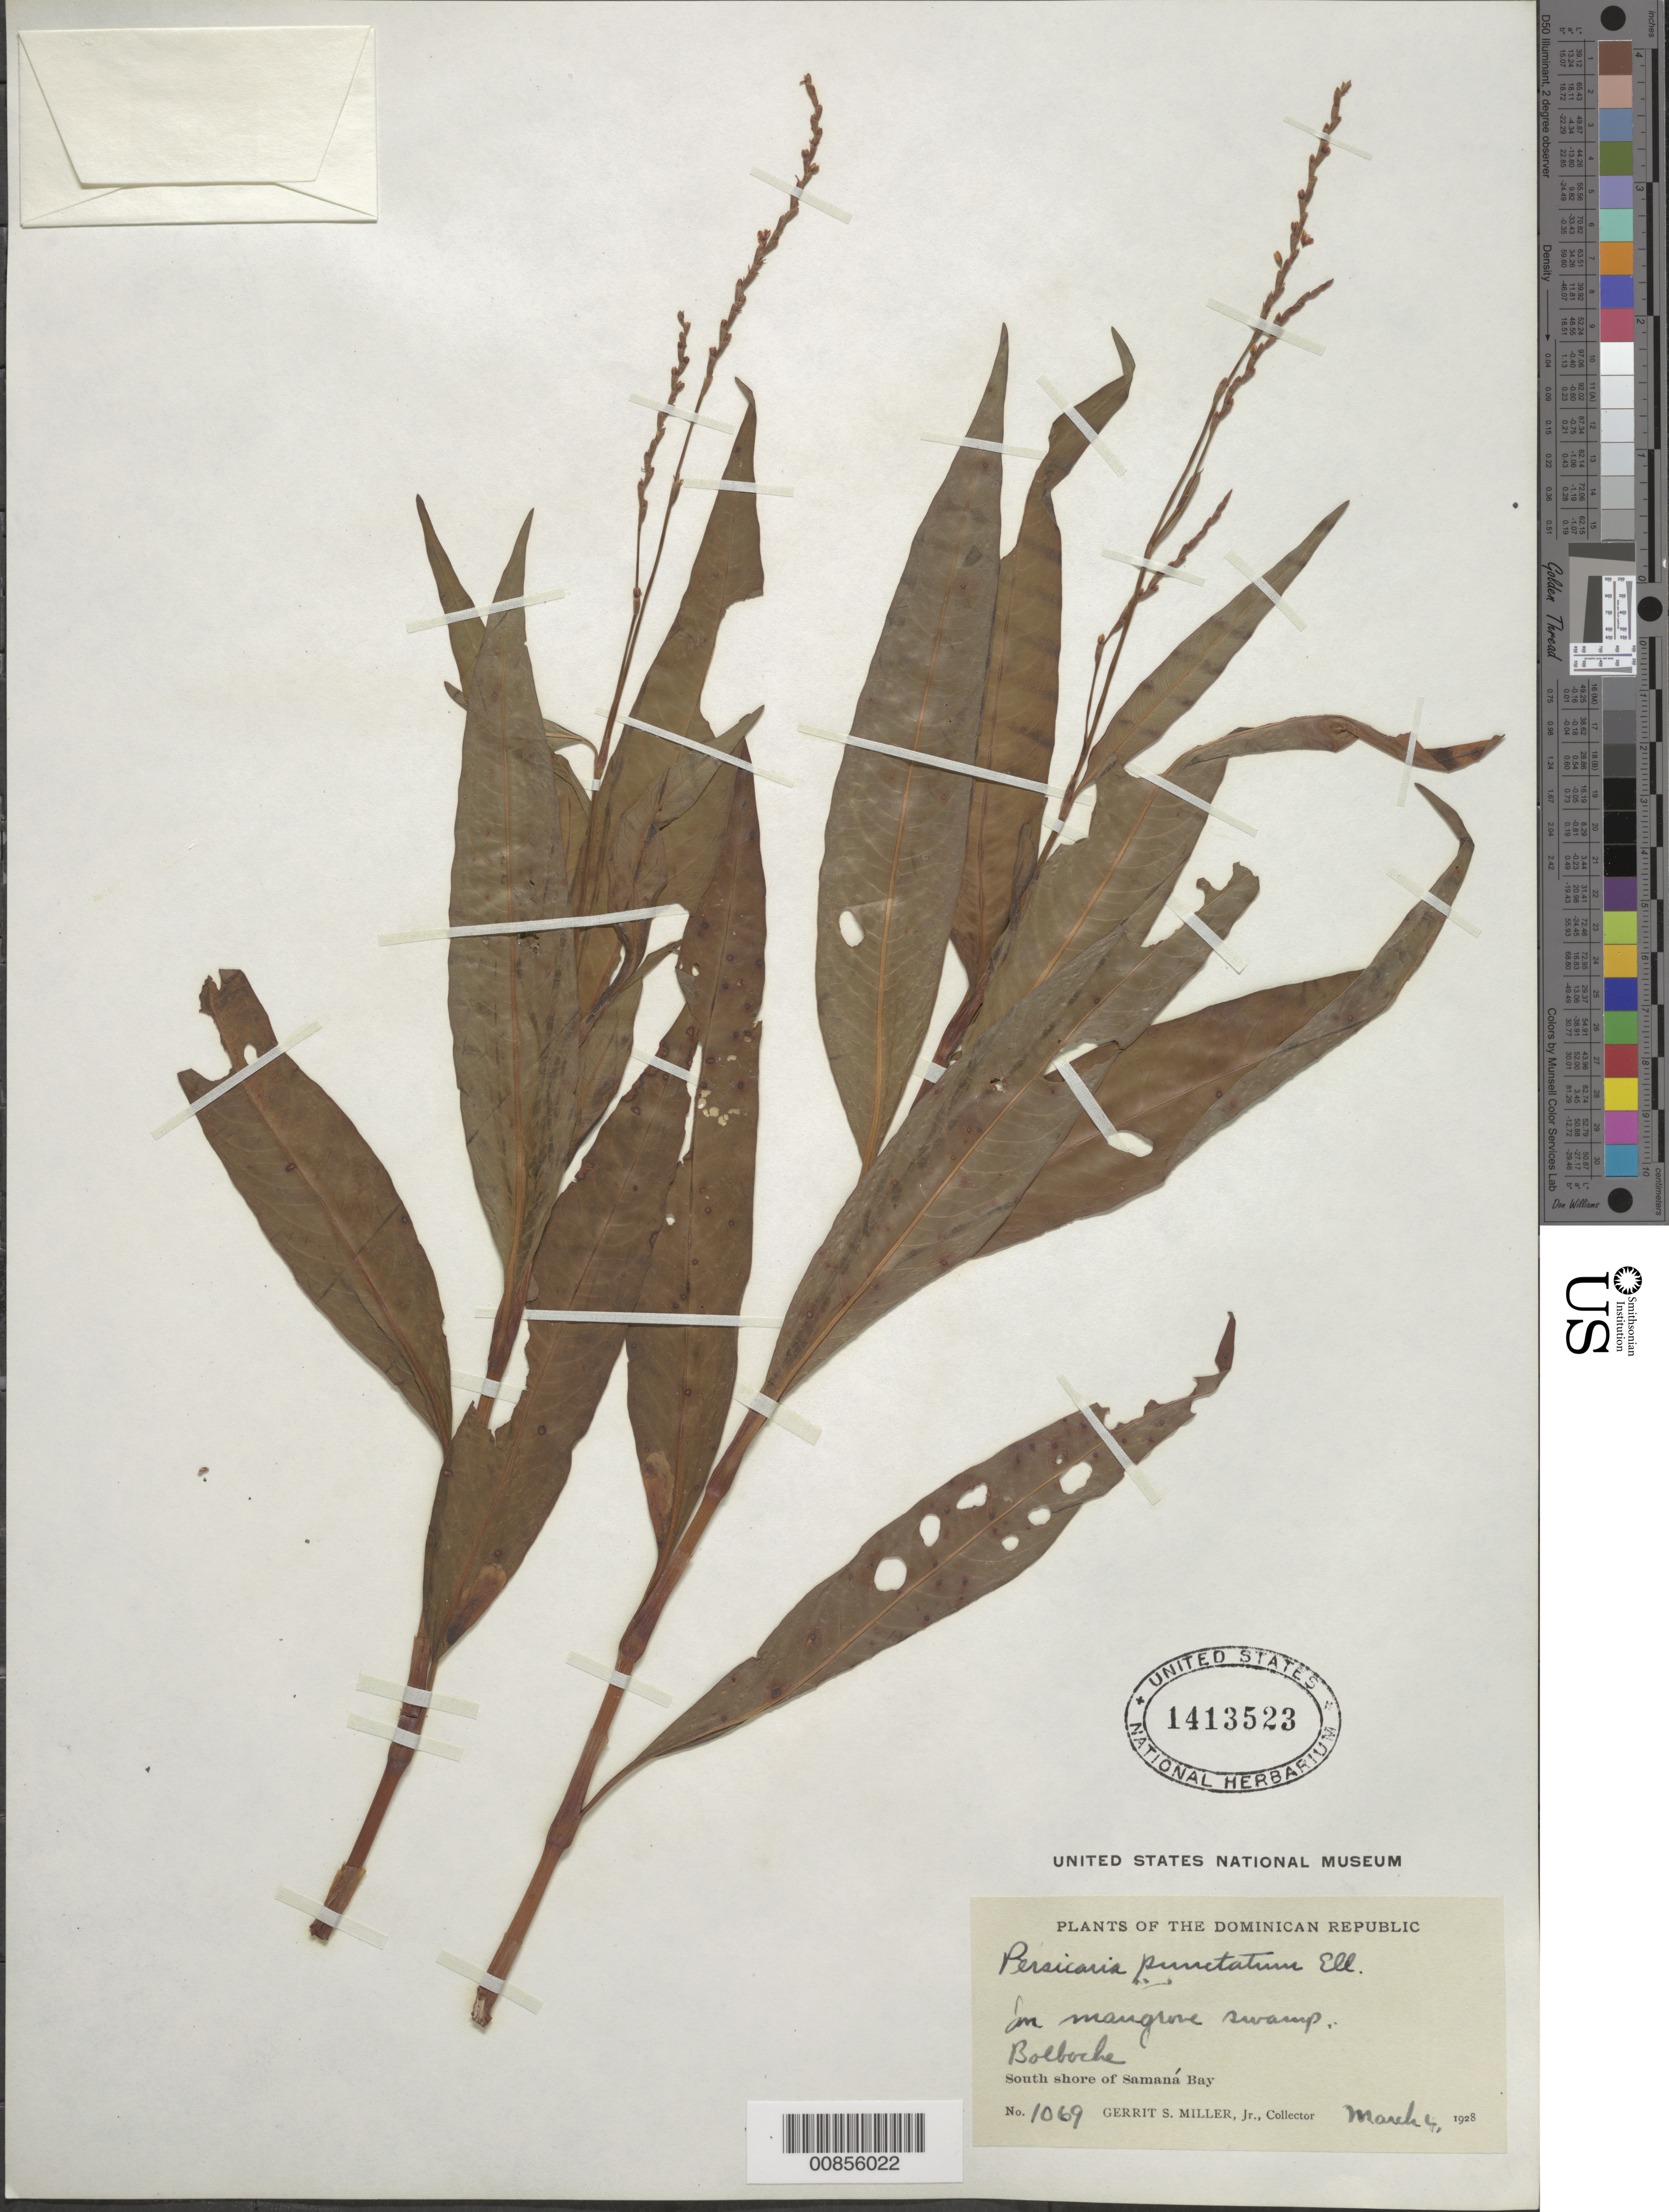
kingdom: Plantae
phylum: Tracheophyta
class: Magnoliopsida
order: Caryophyllales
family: Polygonaceae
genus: Polygonum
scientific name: Polygonum punctatum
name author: Elliott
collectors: G. S. Miller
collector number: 1069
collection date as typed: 04 Mar 1928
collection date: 1928-03-04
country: Dominican Republic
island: Hispaniola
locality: "Bolboche". South shore of Samaná Bay.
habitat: In mangrove swamp.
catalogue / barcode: US 1413523